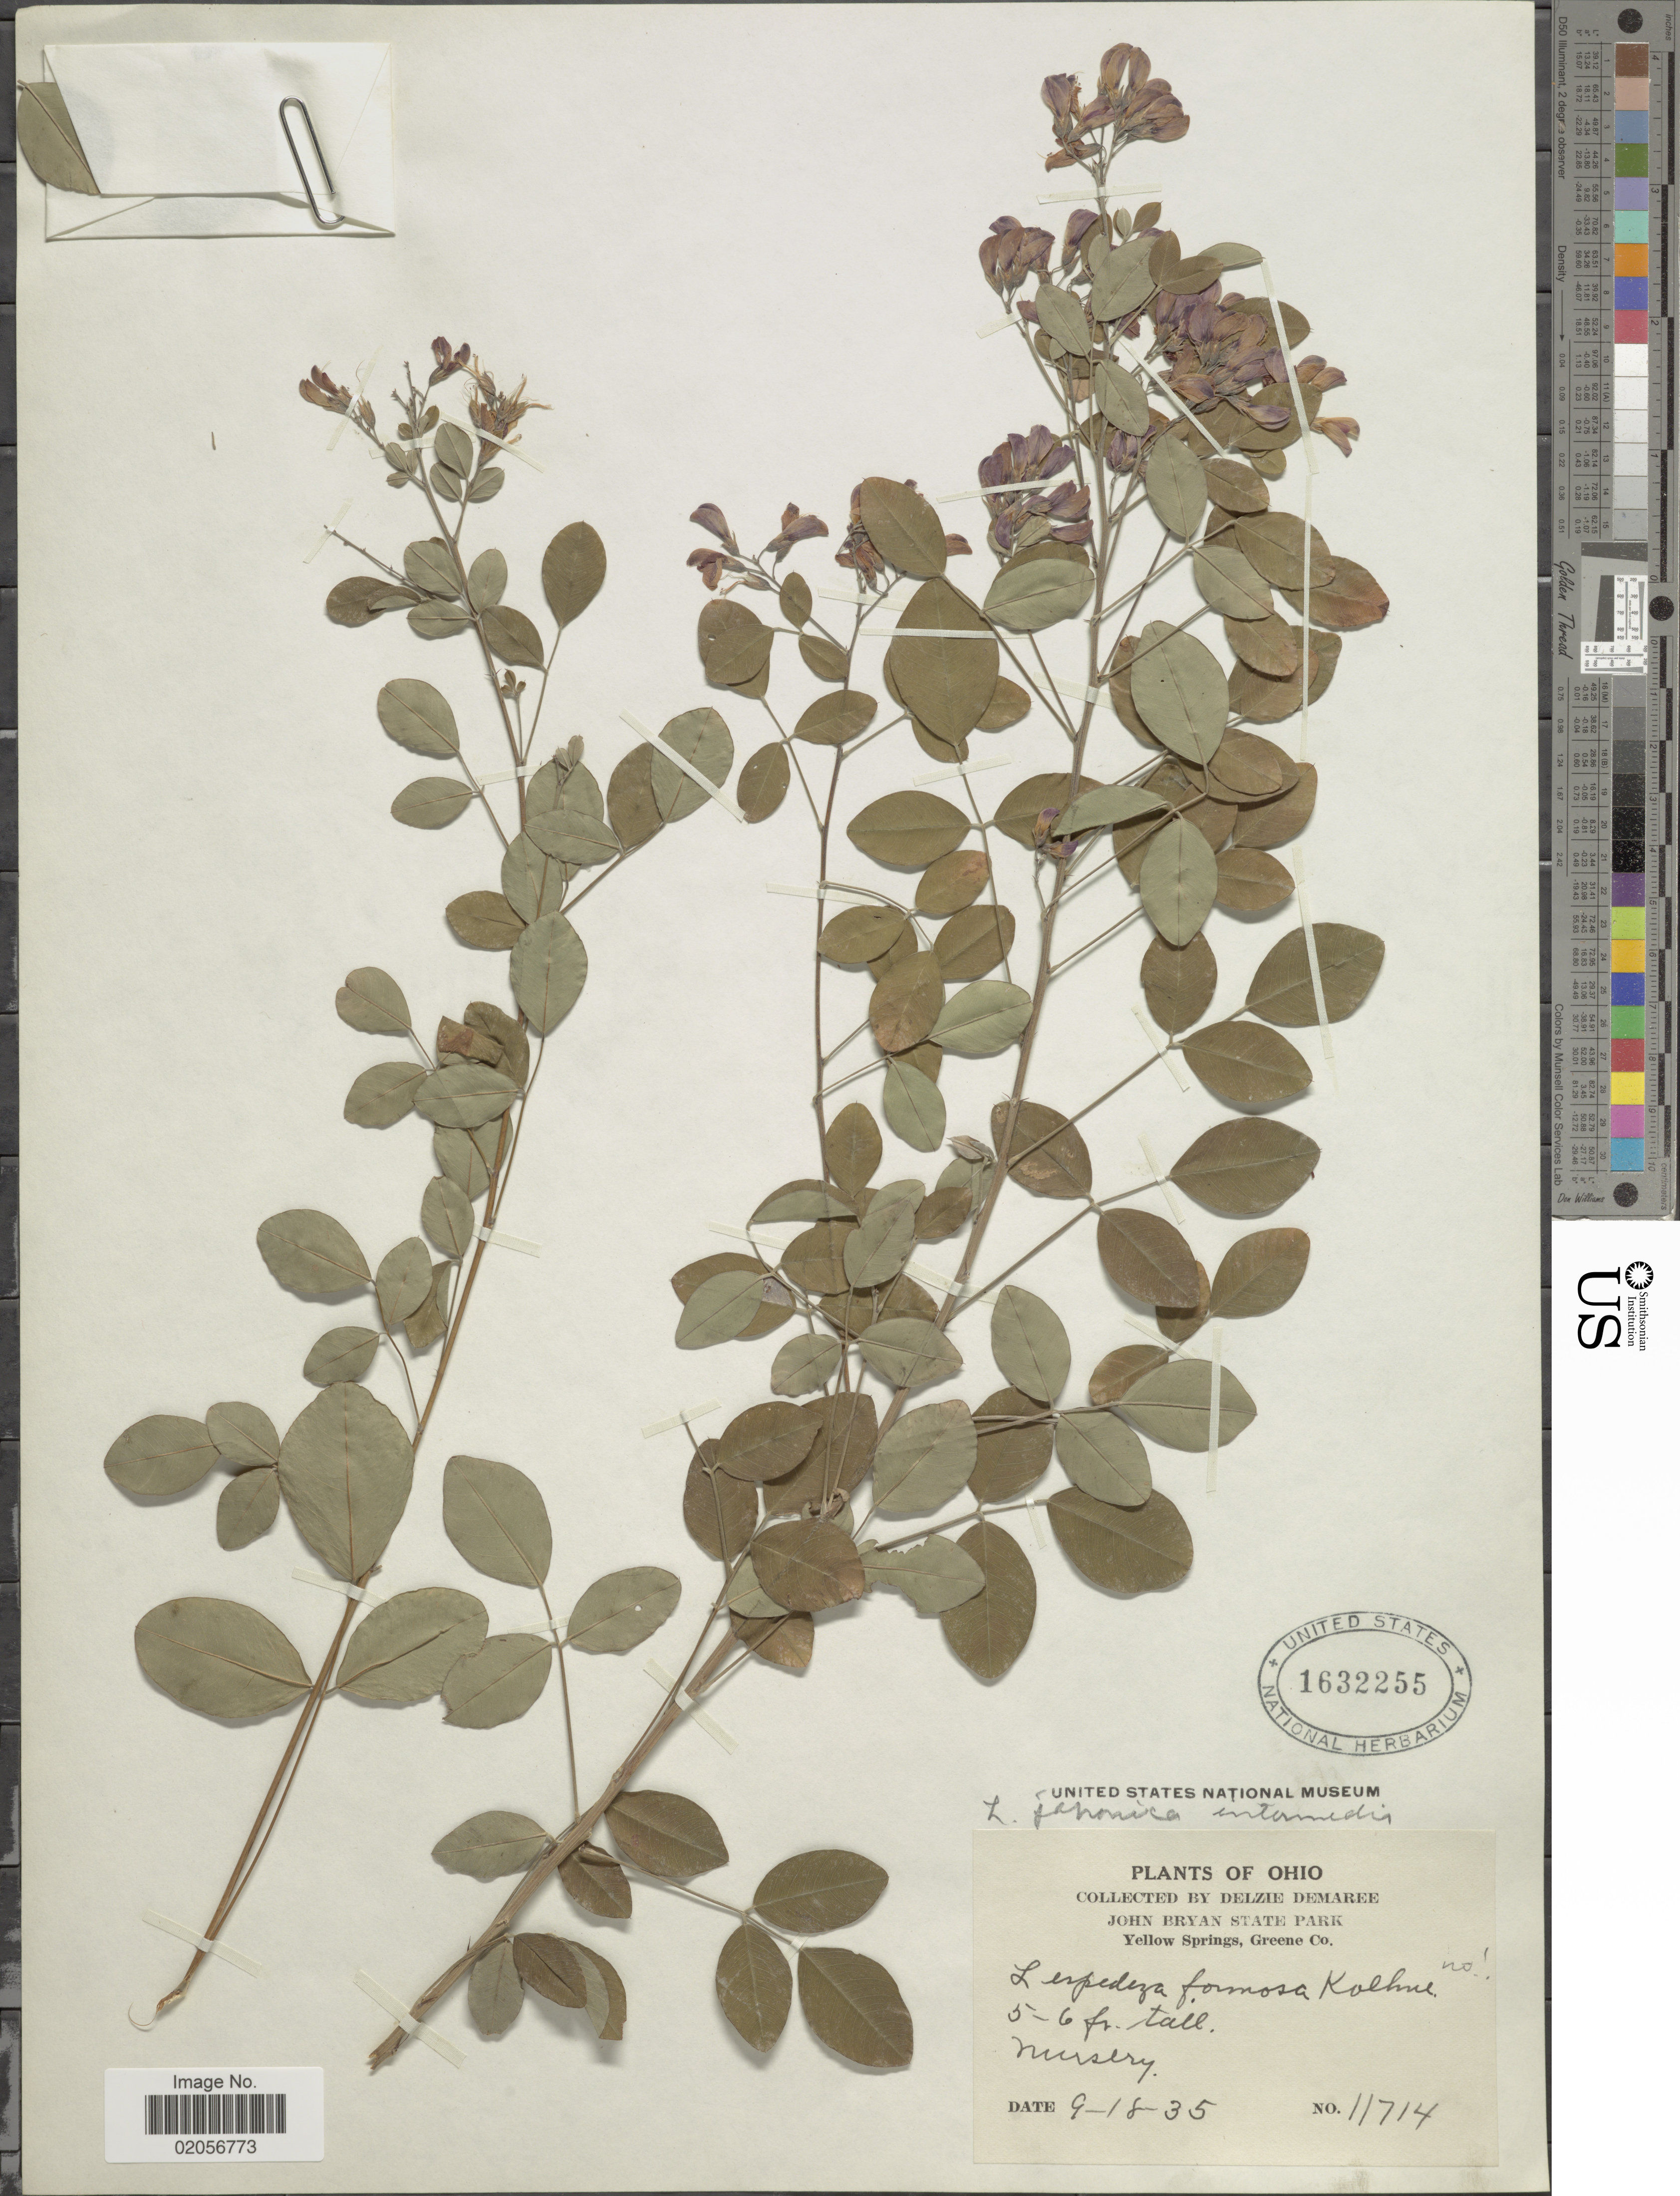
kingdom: Plantae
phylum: Tracheophyta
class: Magnoliopsida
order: Fabales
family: Fabaceae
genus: Lespedeza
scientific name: Lespedeza japonica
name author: L.H. Bailey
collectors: D. Demaree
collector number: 11714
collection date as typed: Transcribed d/m/y: 18/9/35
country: United States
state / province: Ohio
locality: John Bryan State Park, Yellow Springs, Greene Co, Nursery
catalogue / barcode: US 1632255